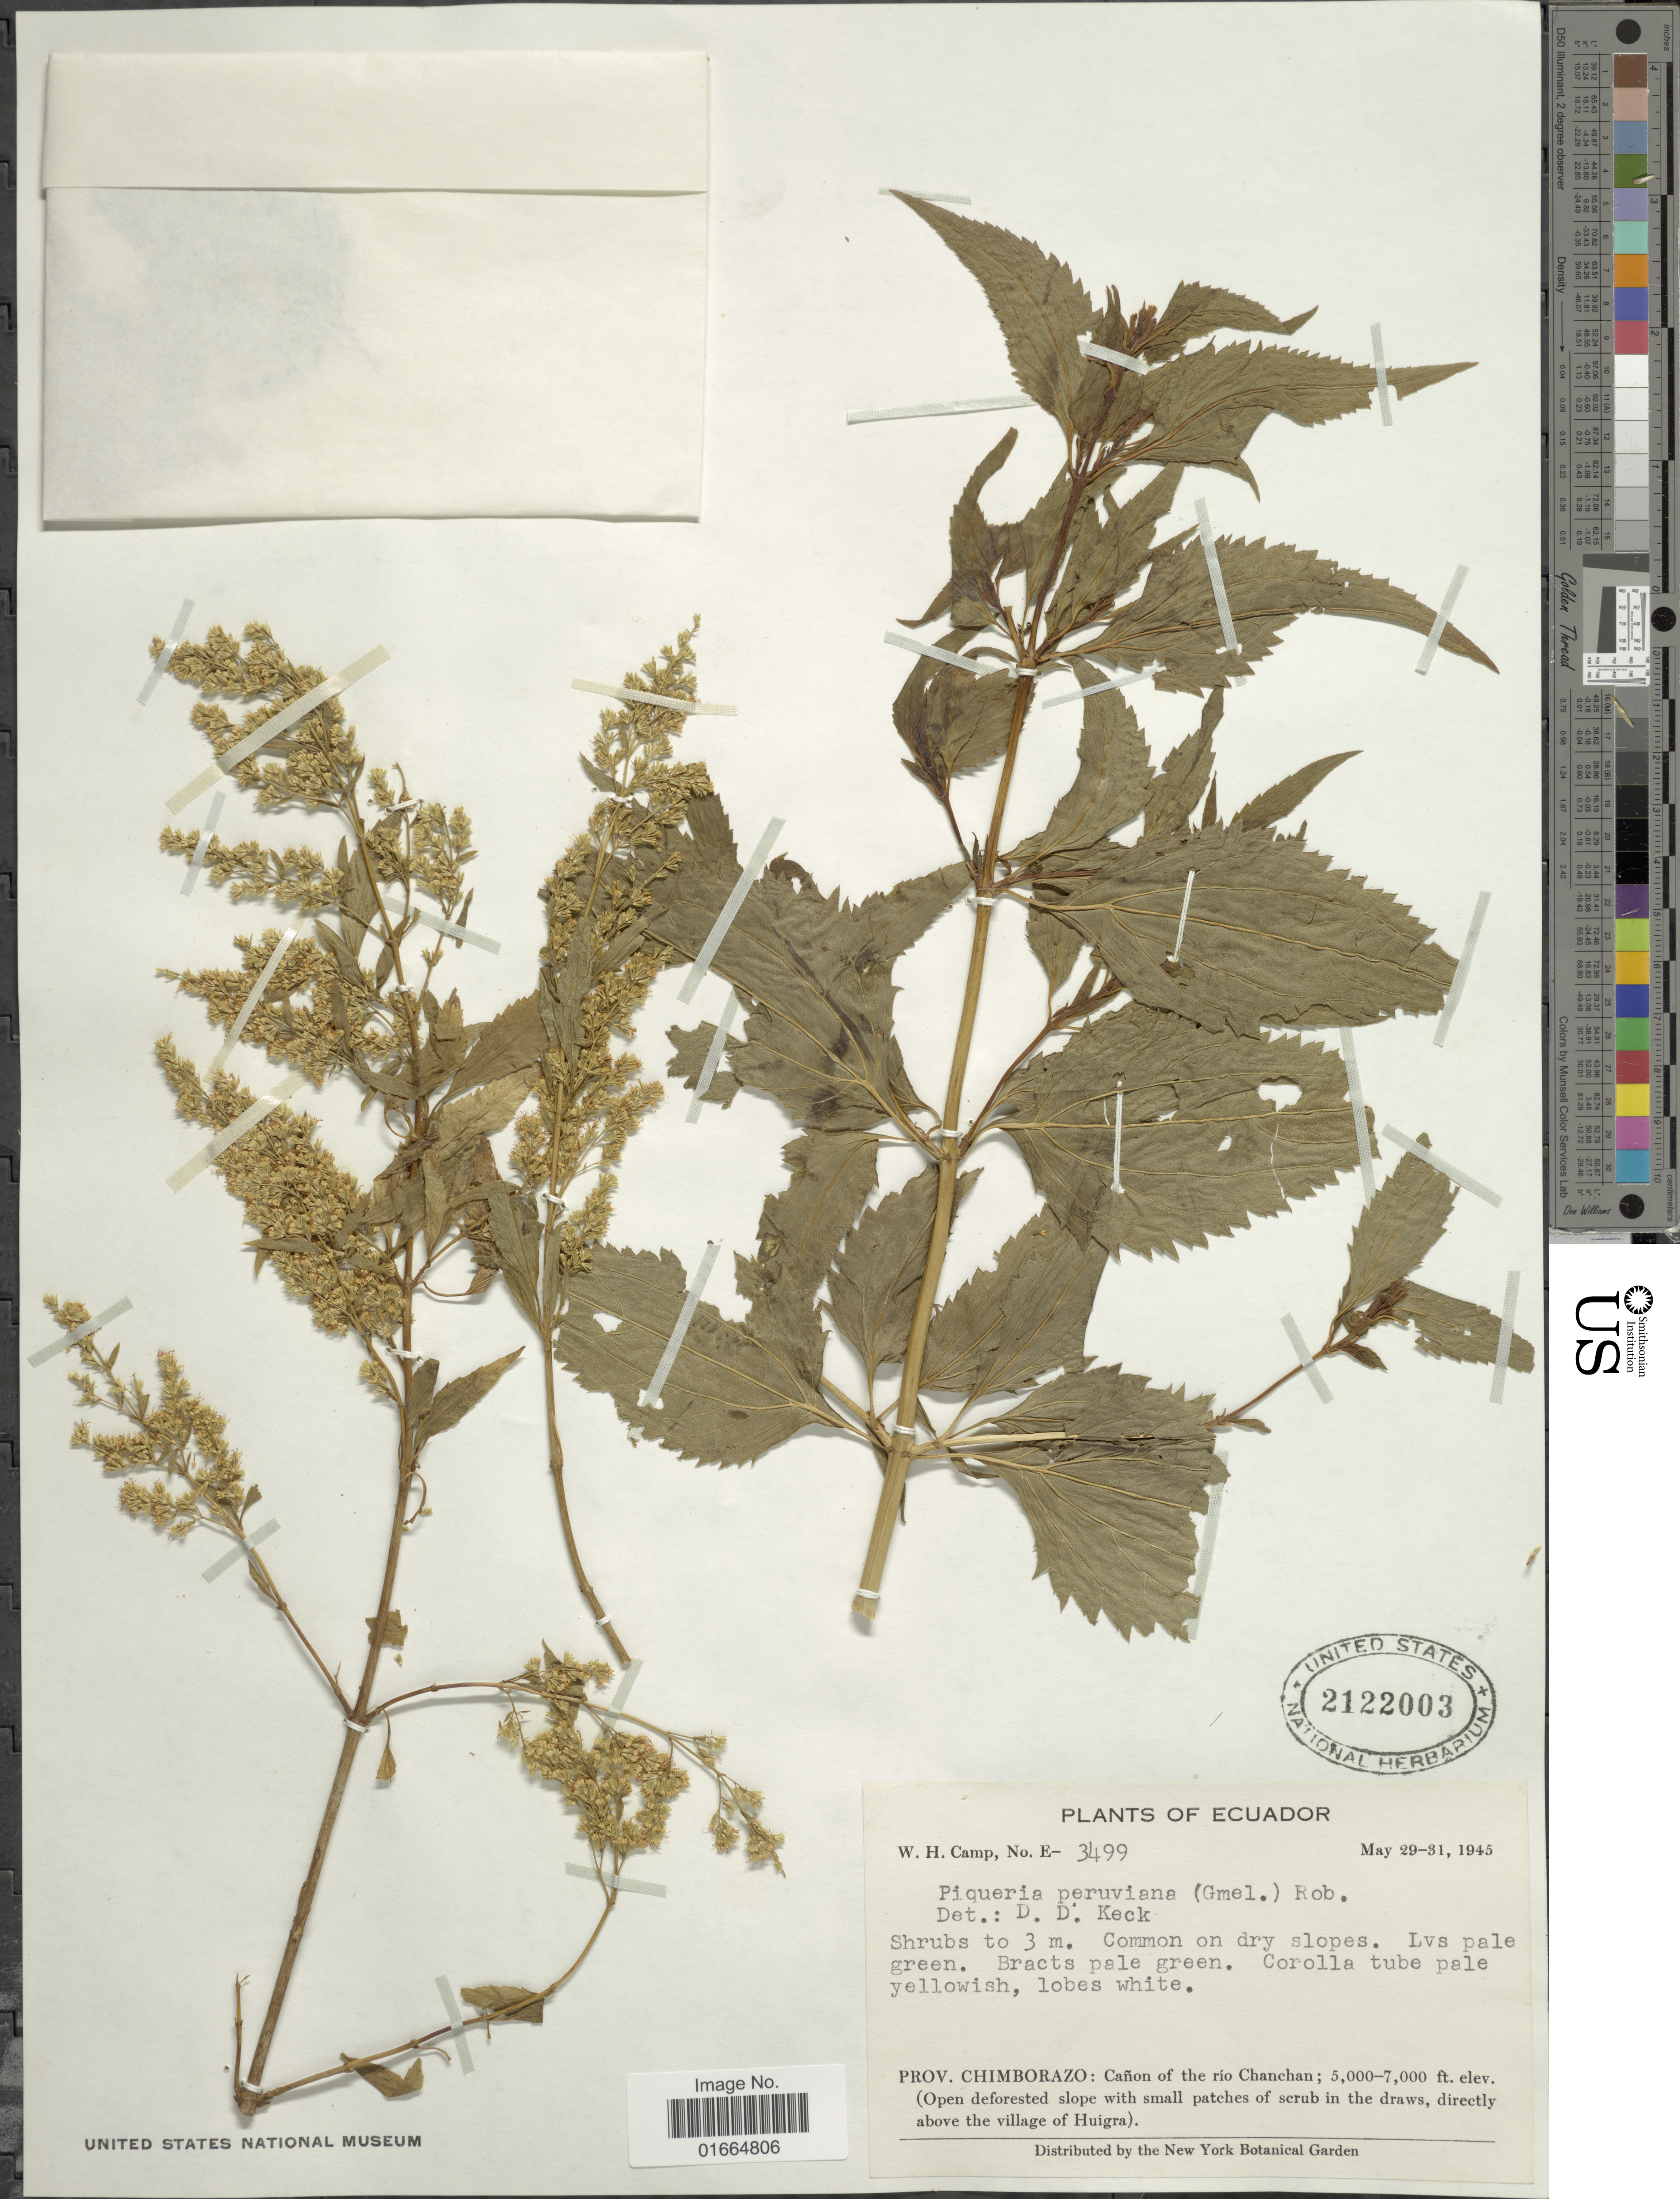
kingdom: Plantae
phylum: Tracheophyta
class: Magnoliopsida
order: Asterales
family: Asteraceae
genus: Ophryosporus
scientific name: Ophryosporus peruvianus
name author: (J.F. Gmel.) R.M. King & H. Rob.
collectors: W. H. Camp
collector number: E-3499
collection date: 1945-05-29/1945-05-31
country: Ecuador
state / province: Chimborazo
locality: Prov. Chimborazo: Cañon of the rio Chanchan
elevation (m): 1524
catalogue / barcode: US 2122003